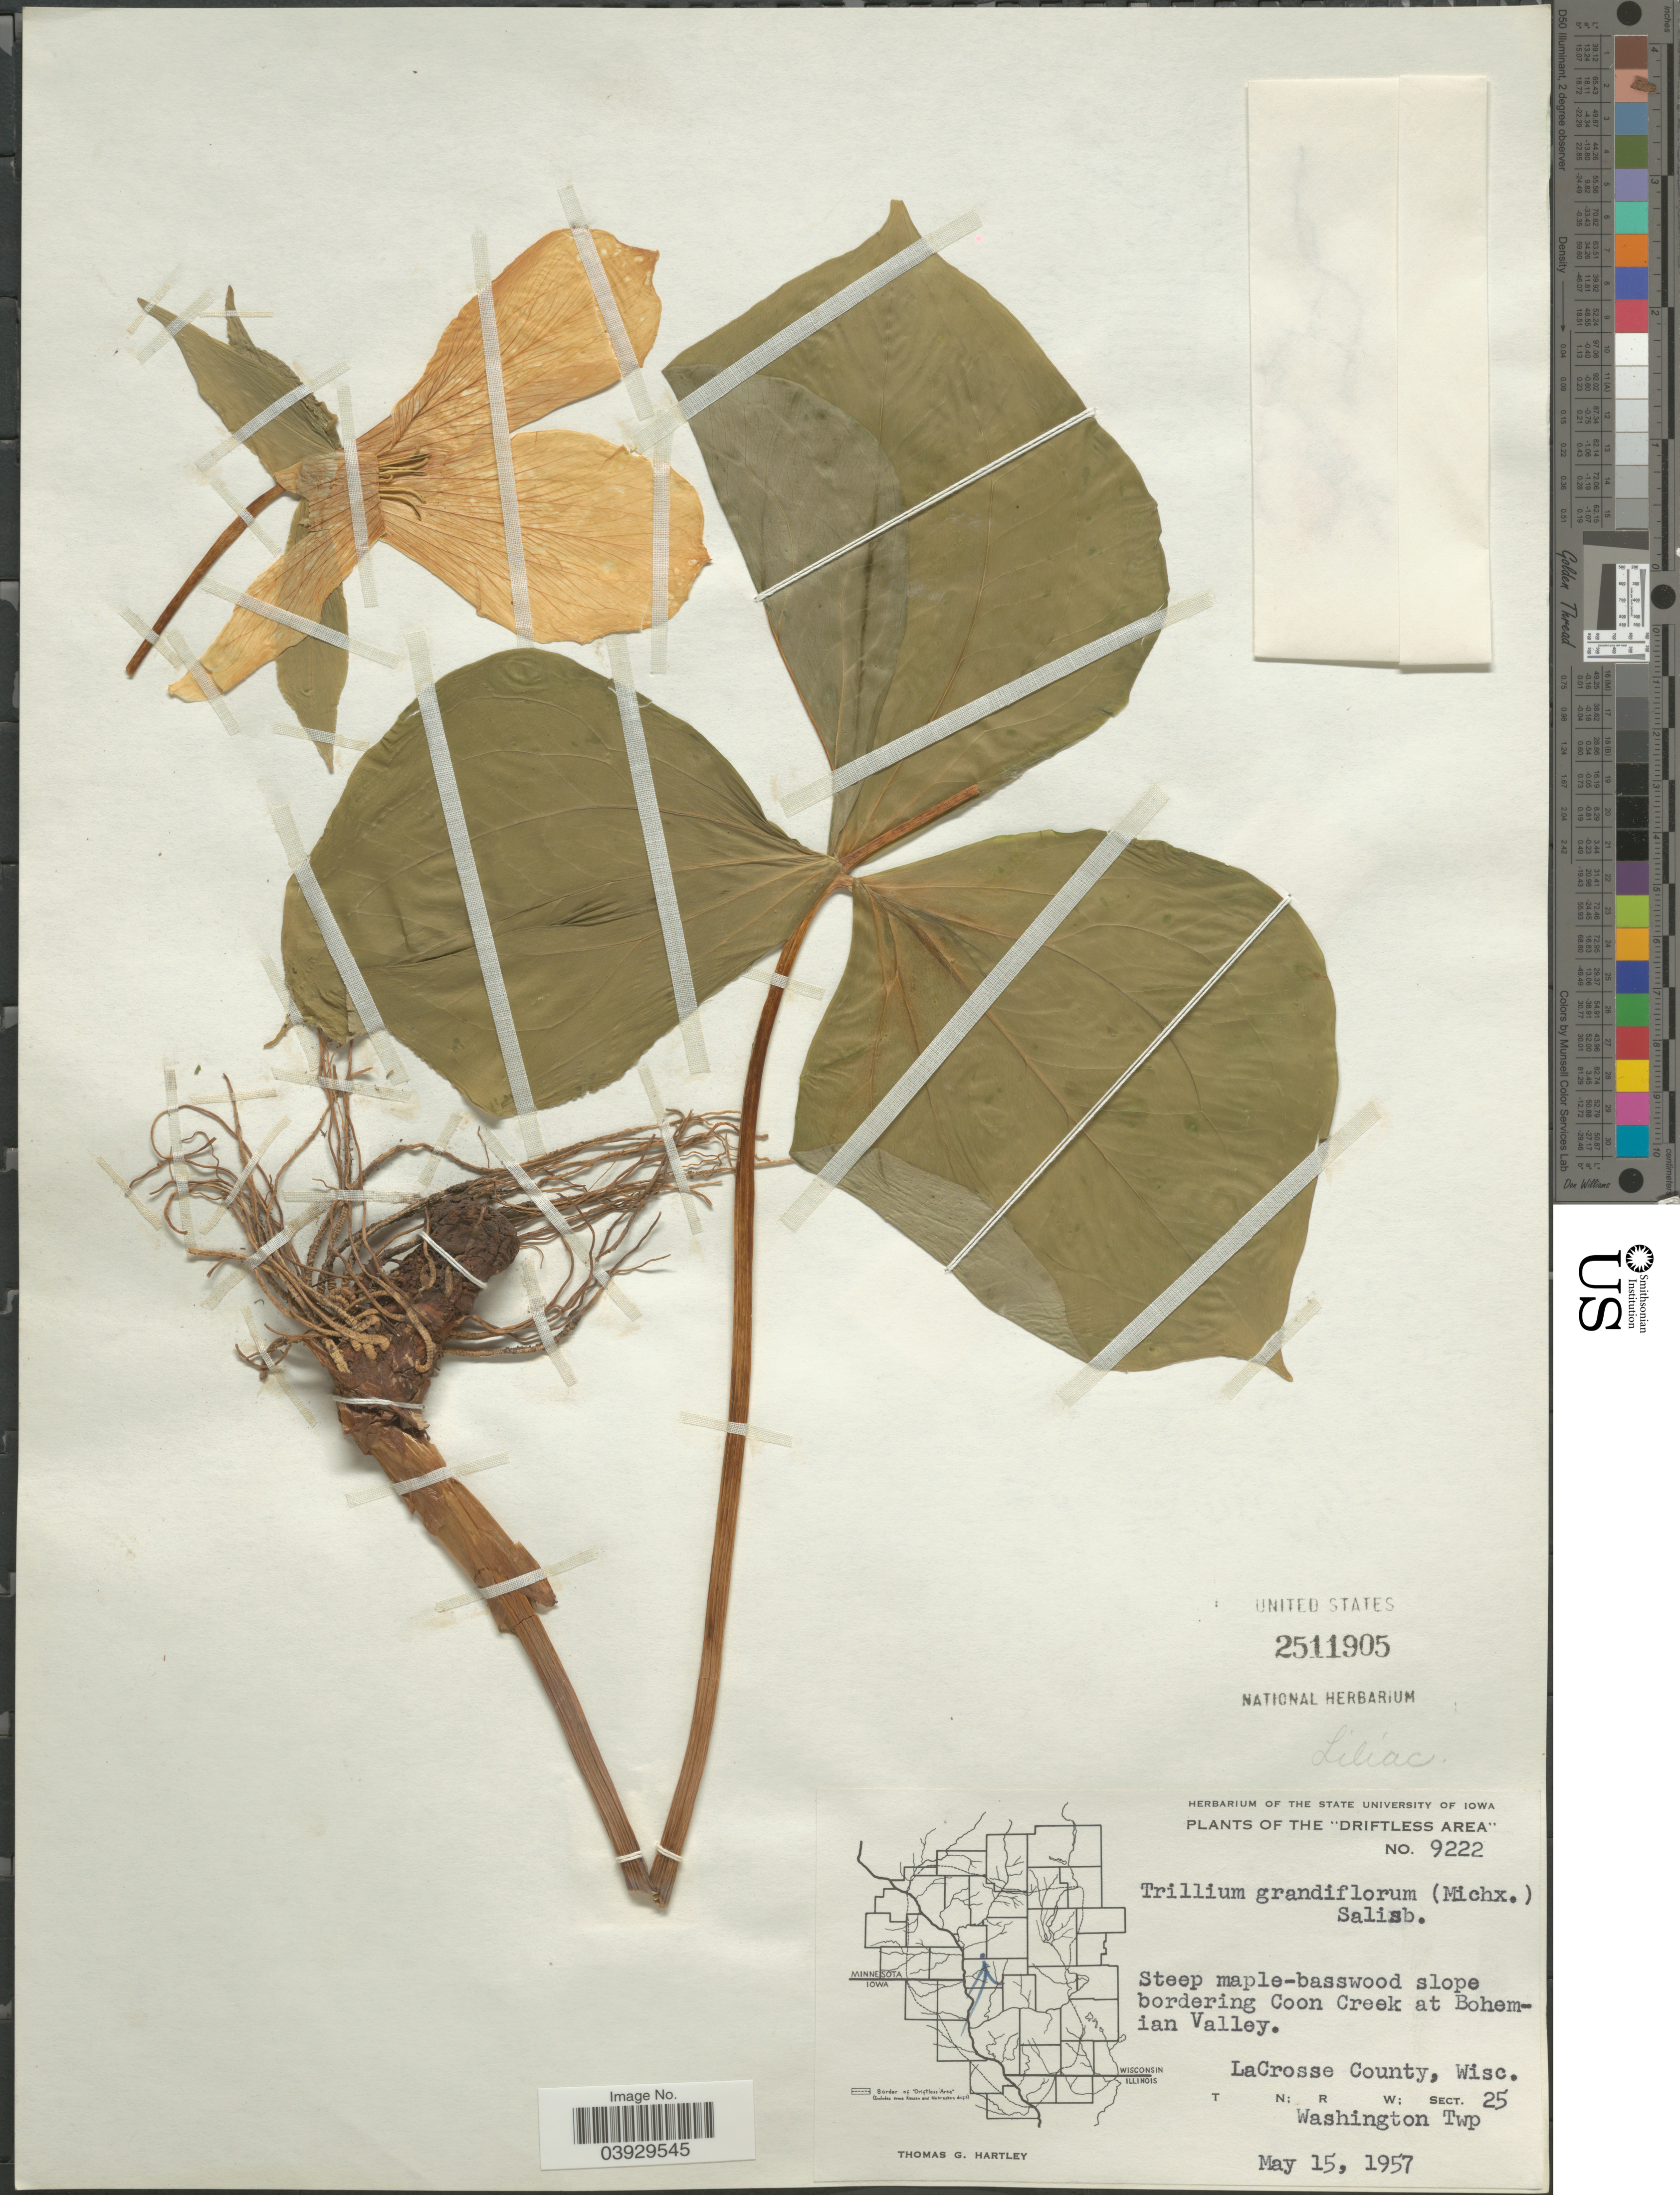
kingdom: Plantae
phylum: Tracheophyta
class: Liliopsida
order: Liliales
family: Melanthiaceae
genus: Trillium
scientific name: Trillium grandiflorum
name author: (Michx.) Salisb.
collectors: T. G. Hartley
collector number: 9222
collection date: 1957-05-15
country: United States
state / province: Wisconsin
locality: The "Driftless Area". Slope bordering Coon Creek at Bohemian Valley. LaCrosse County. Sect. 25 Washington Twp.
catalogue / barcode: US 2511905